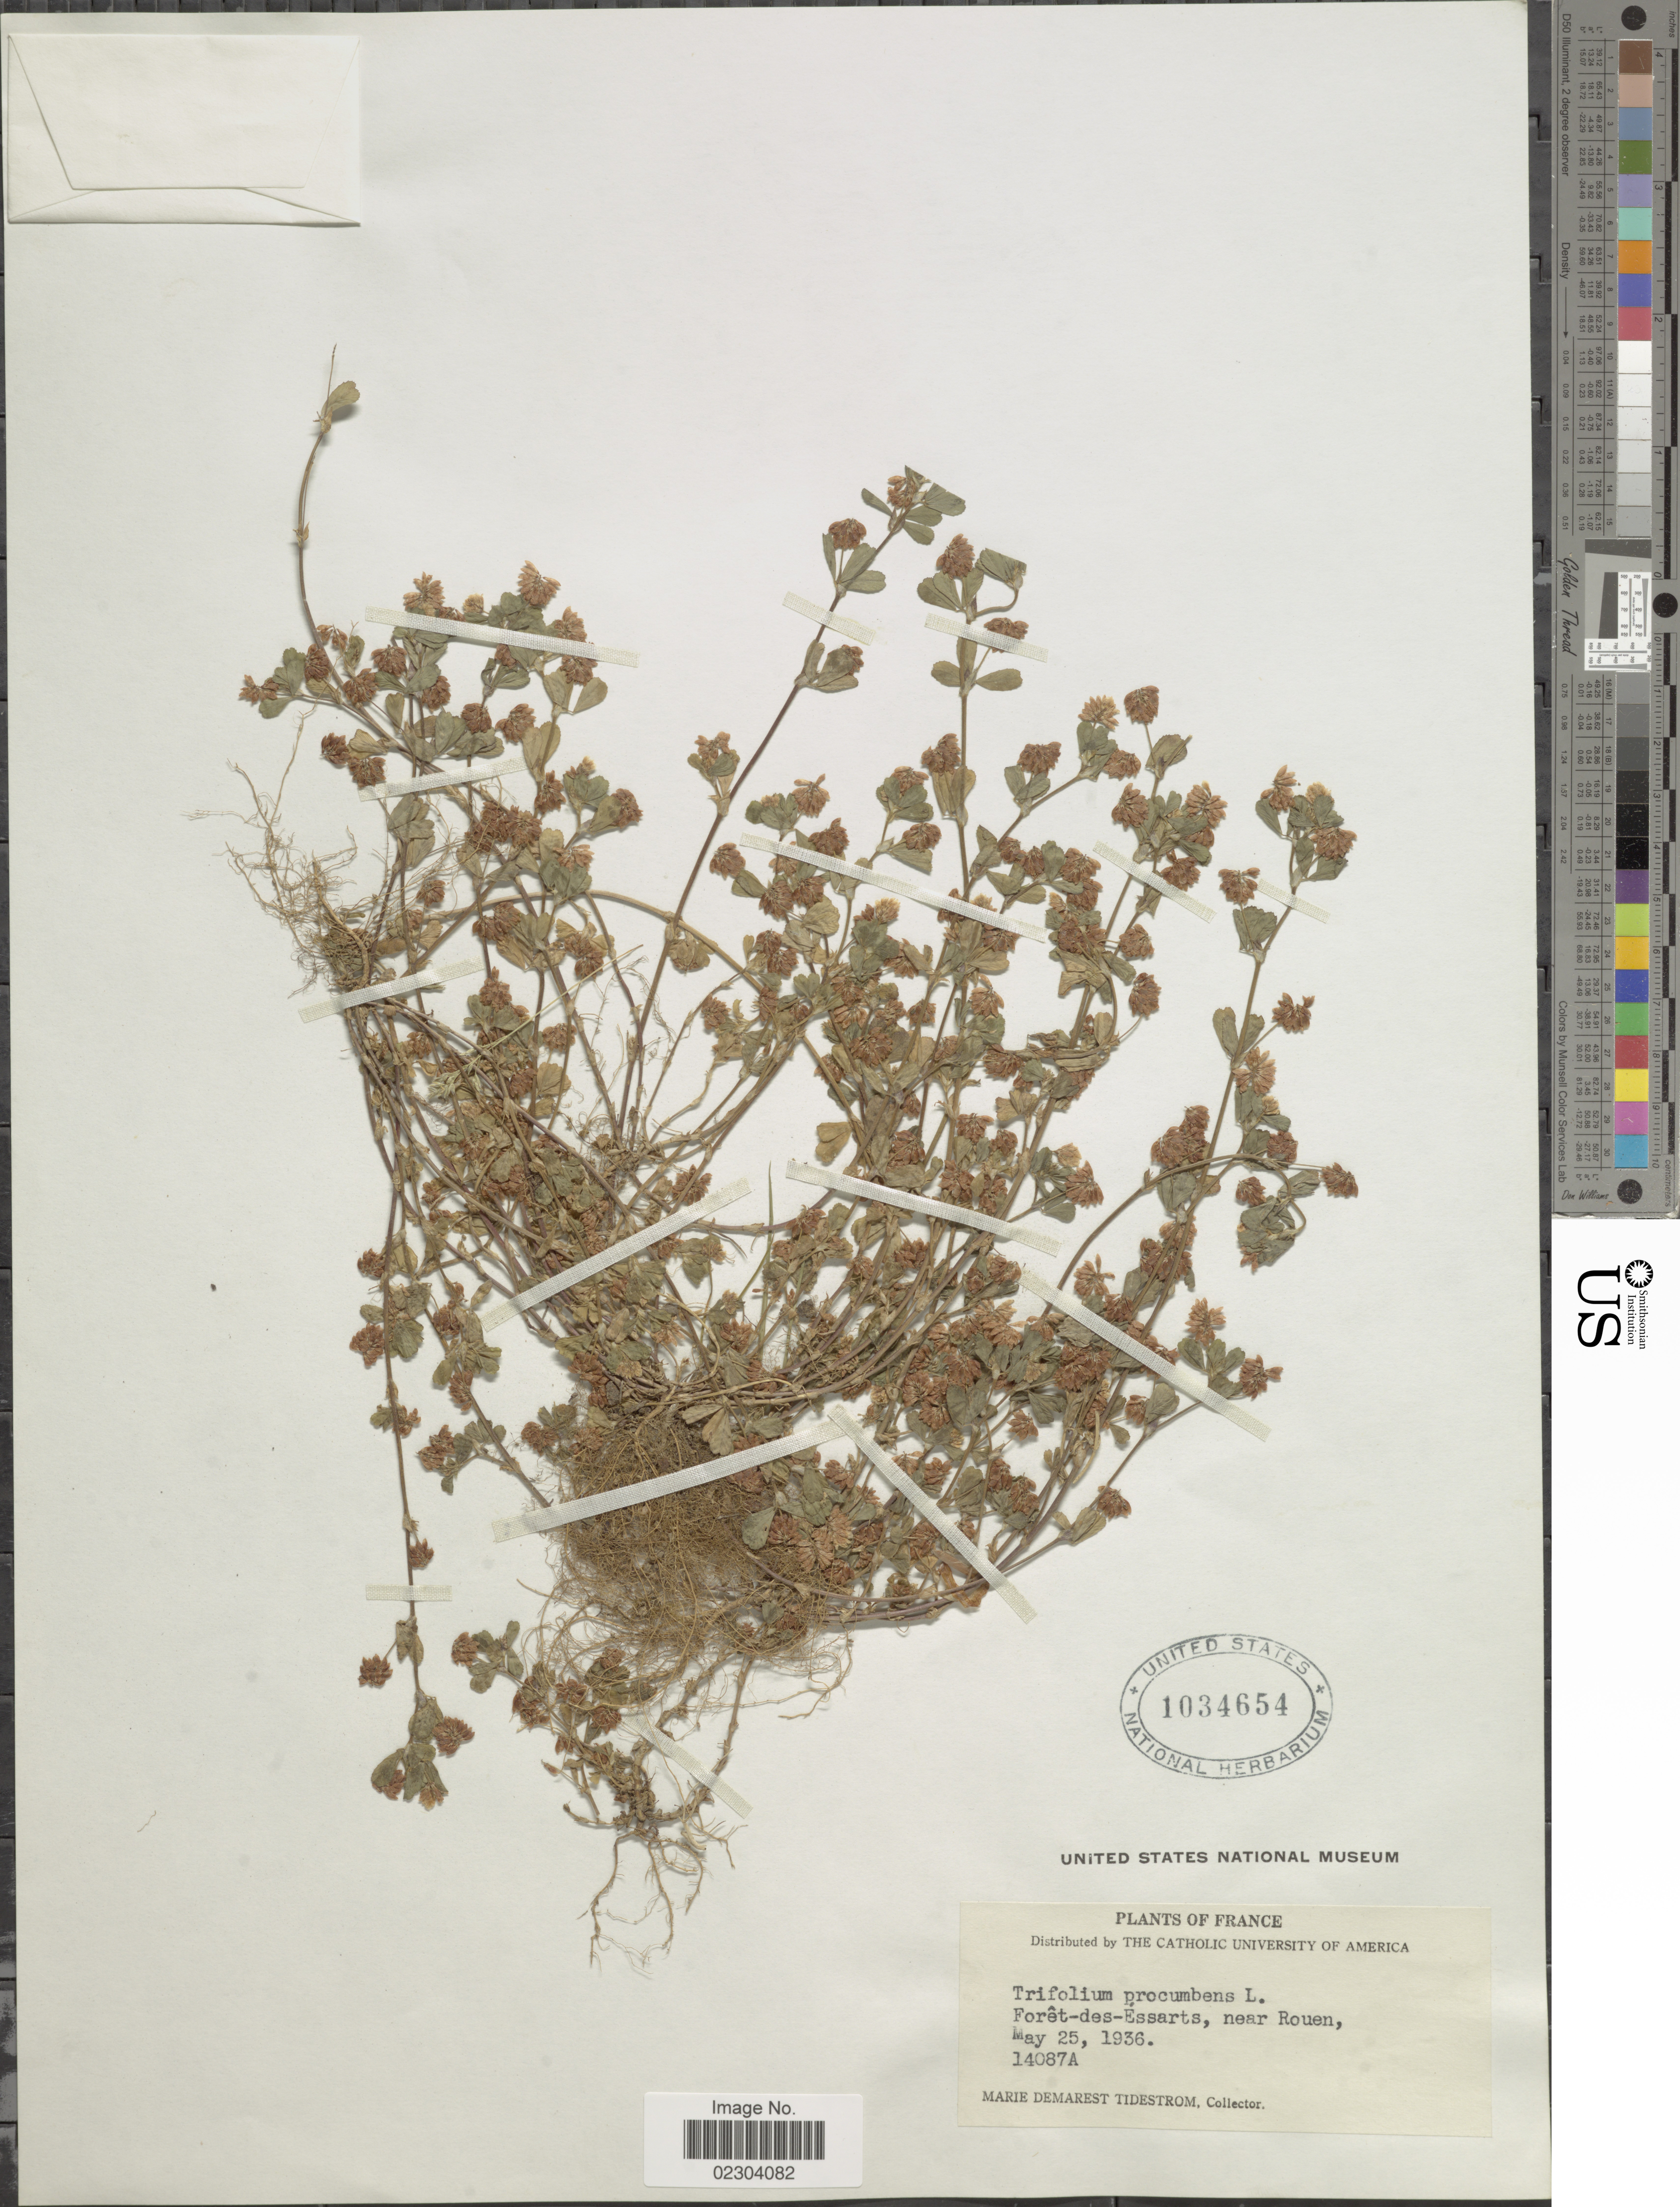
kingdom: Plantae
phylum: Tracheophyta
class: Magnoliopsida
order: Fabales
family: Fabaceae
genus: Trifolium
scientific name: Trifolium dubium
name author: Sibth.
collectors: M. Tidestrom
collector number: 14087A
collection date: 1936-05-25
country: France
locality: Foret- des- Essarts, near Rouen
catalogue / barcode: US 1034654